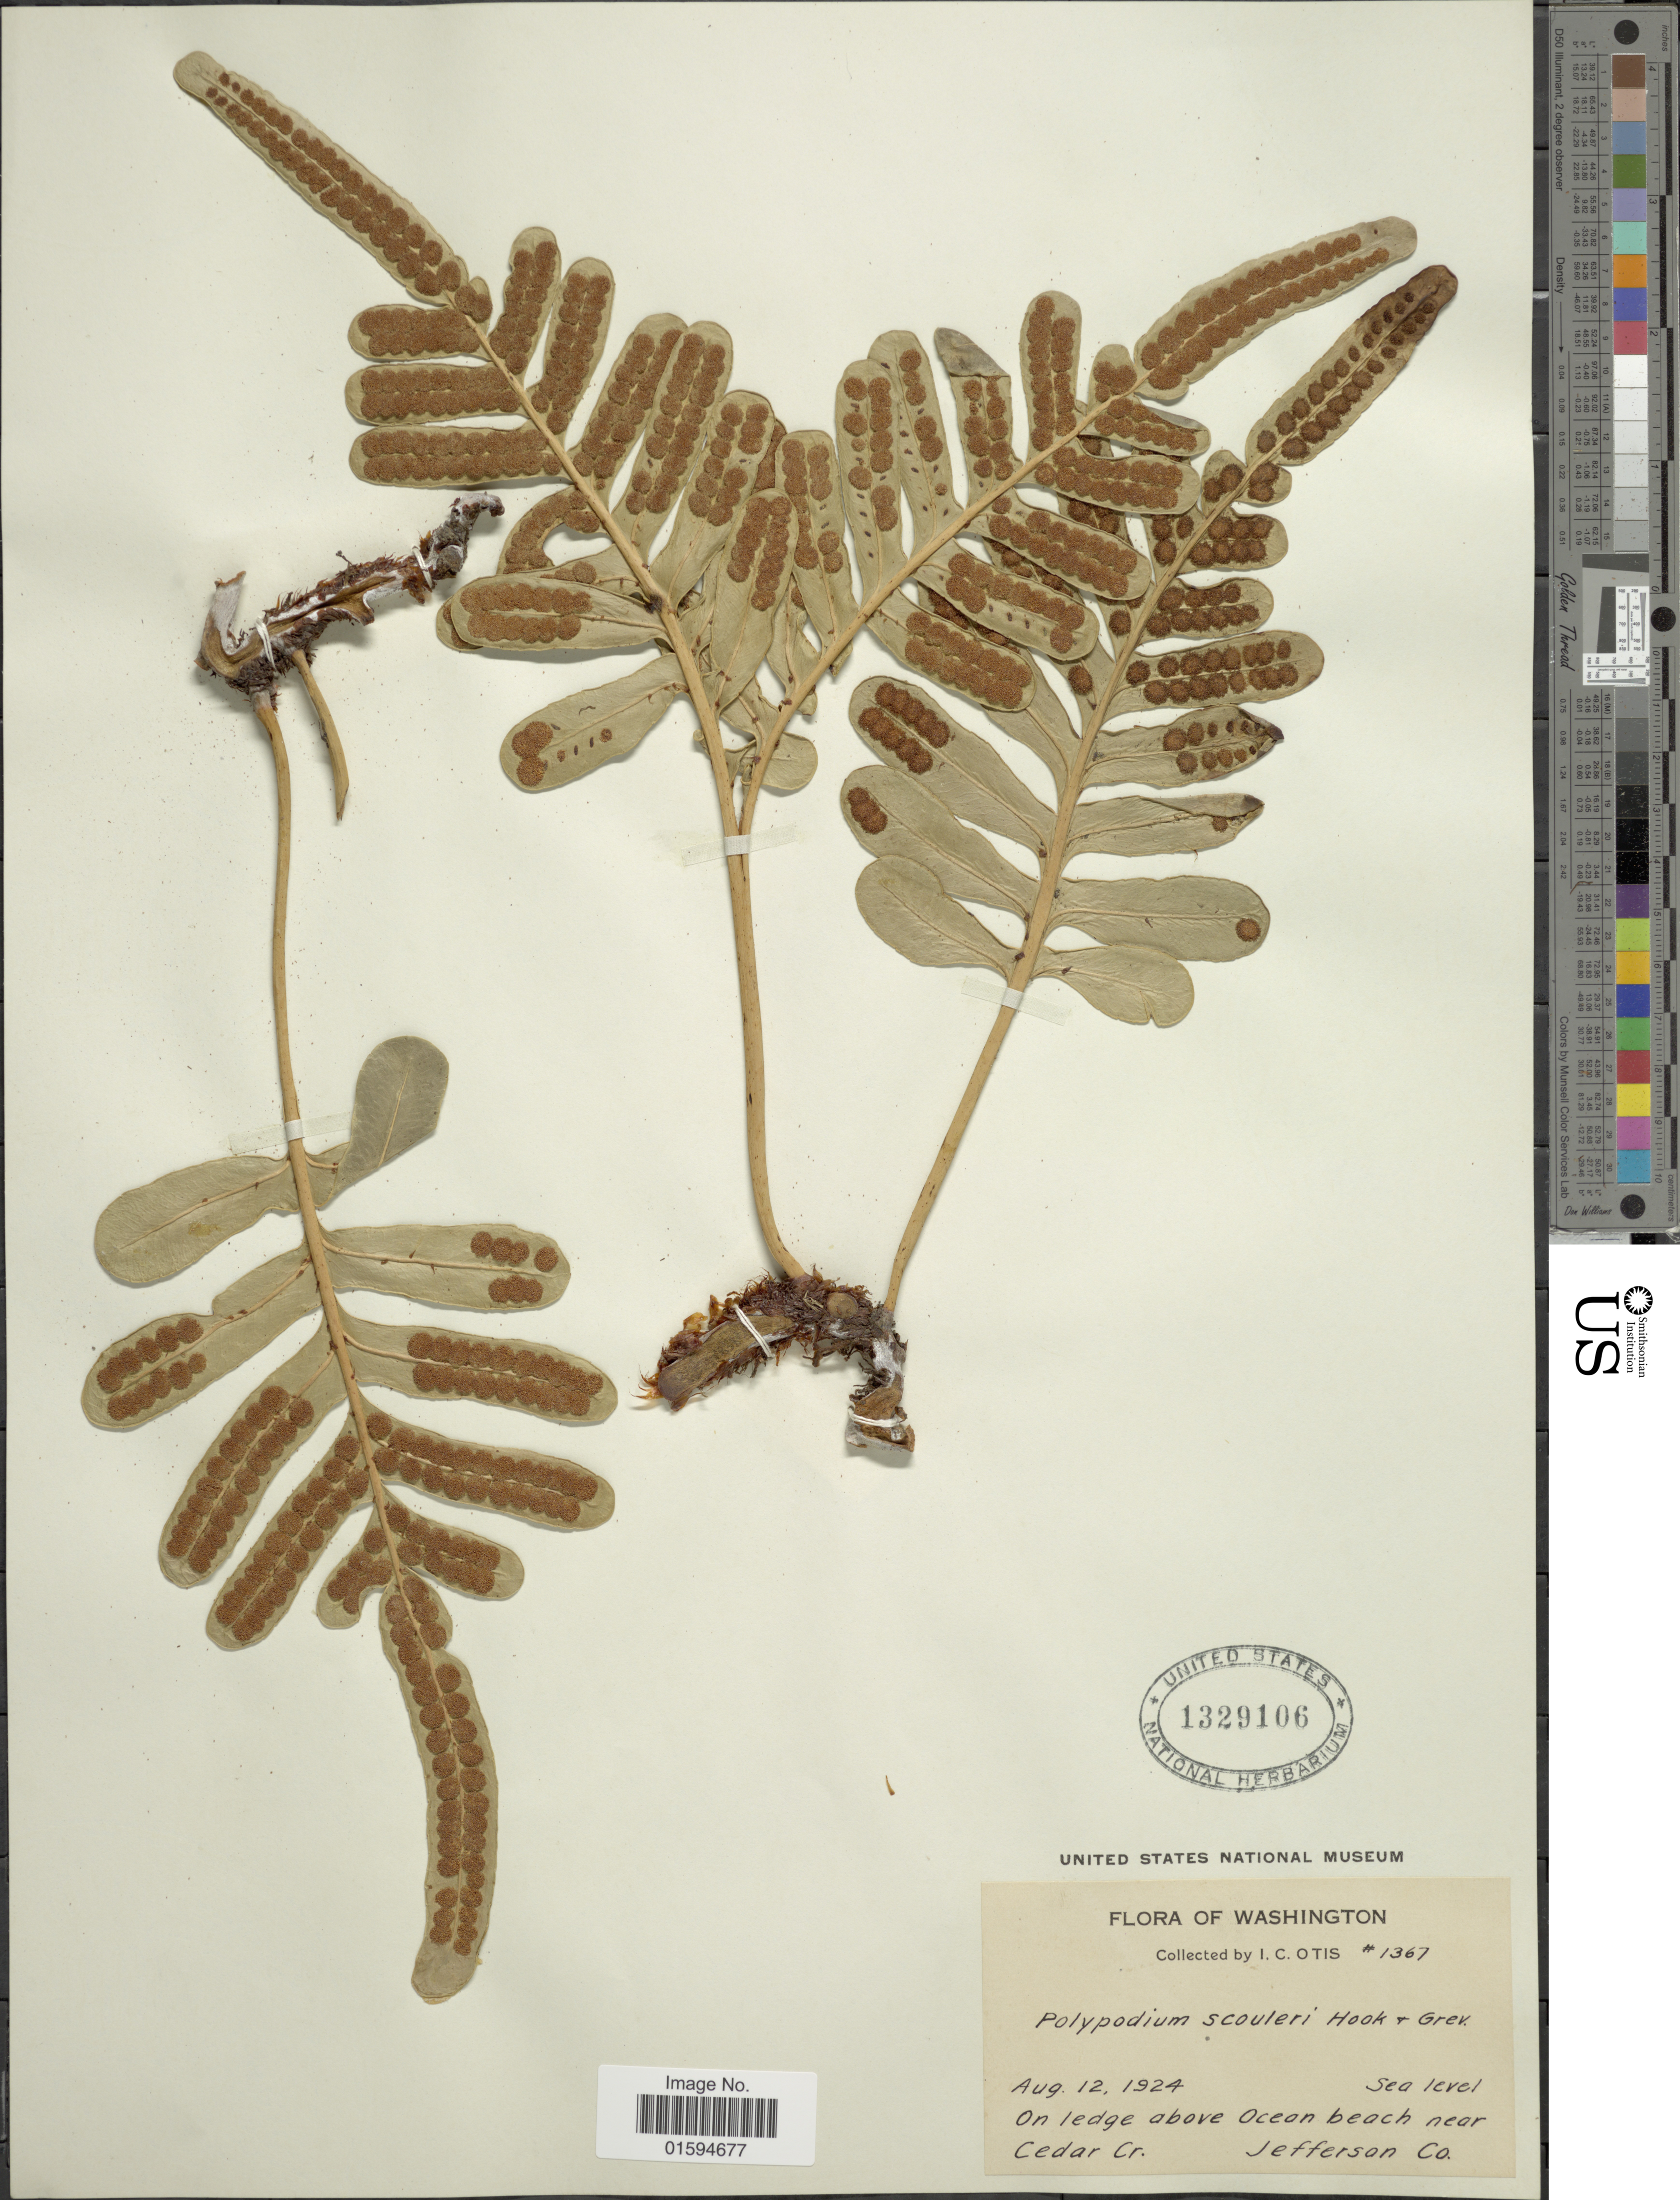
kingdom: Plantae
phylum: Tracheophyta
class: Polypodiopsida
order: Polypodiales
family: Polypodiaceae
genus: Polypodium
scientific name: Polypodium scouleri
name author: Hook. & Grev.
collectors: I. C. Otis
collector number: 1367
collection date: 1924-08-12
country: United States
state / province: Washington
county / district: Jefferson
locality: On ledge above Ocean beach near Cedar Cr., Jefferson Co.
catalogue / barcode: US 1329106